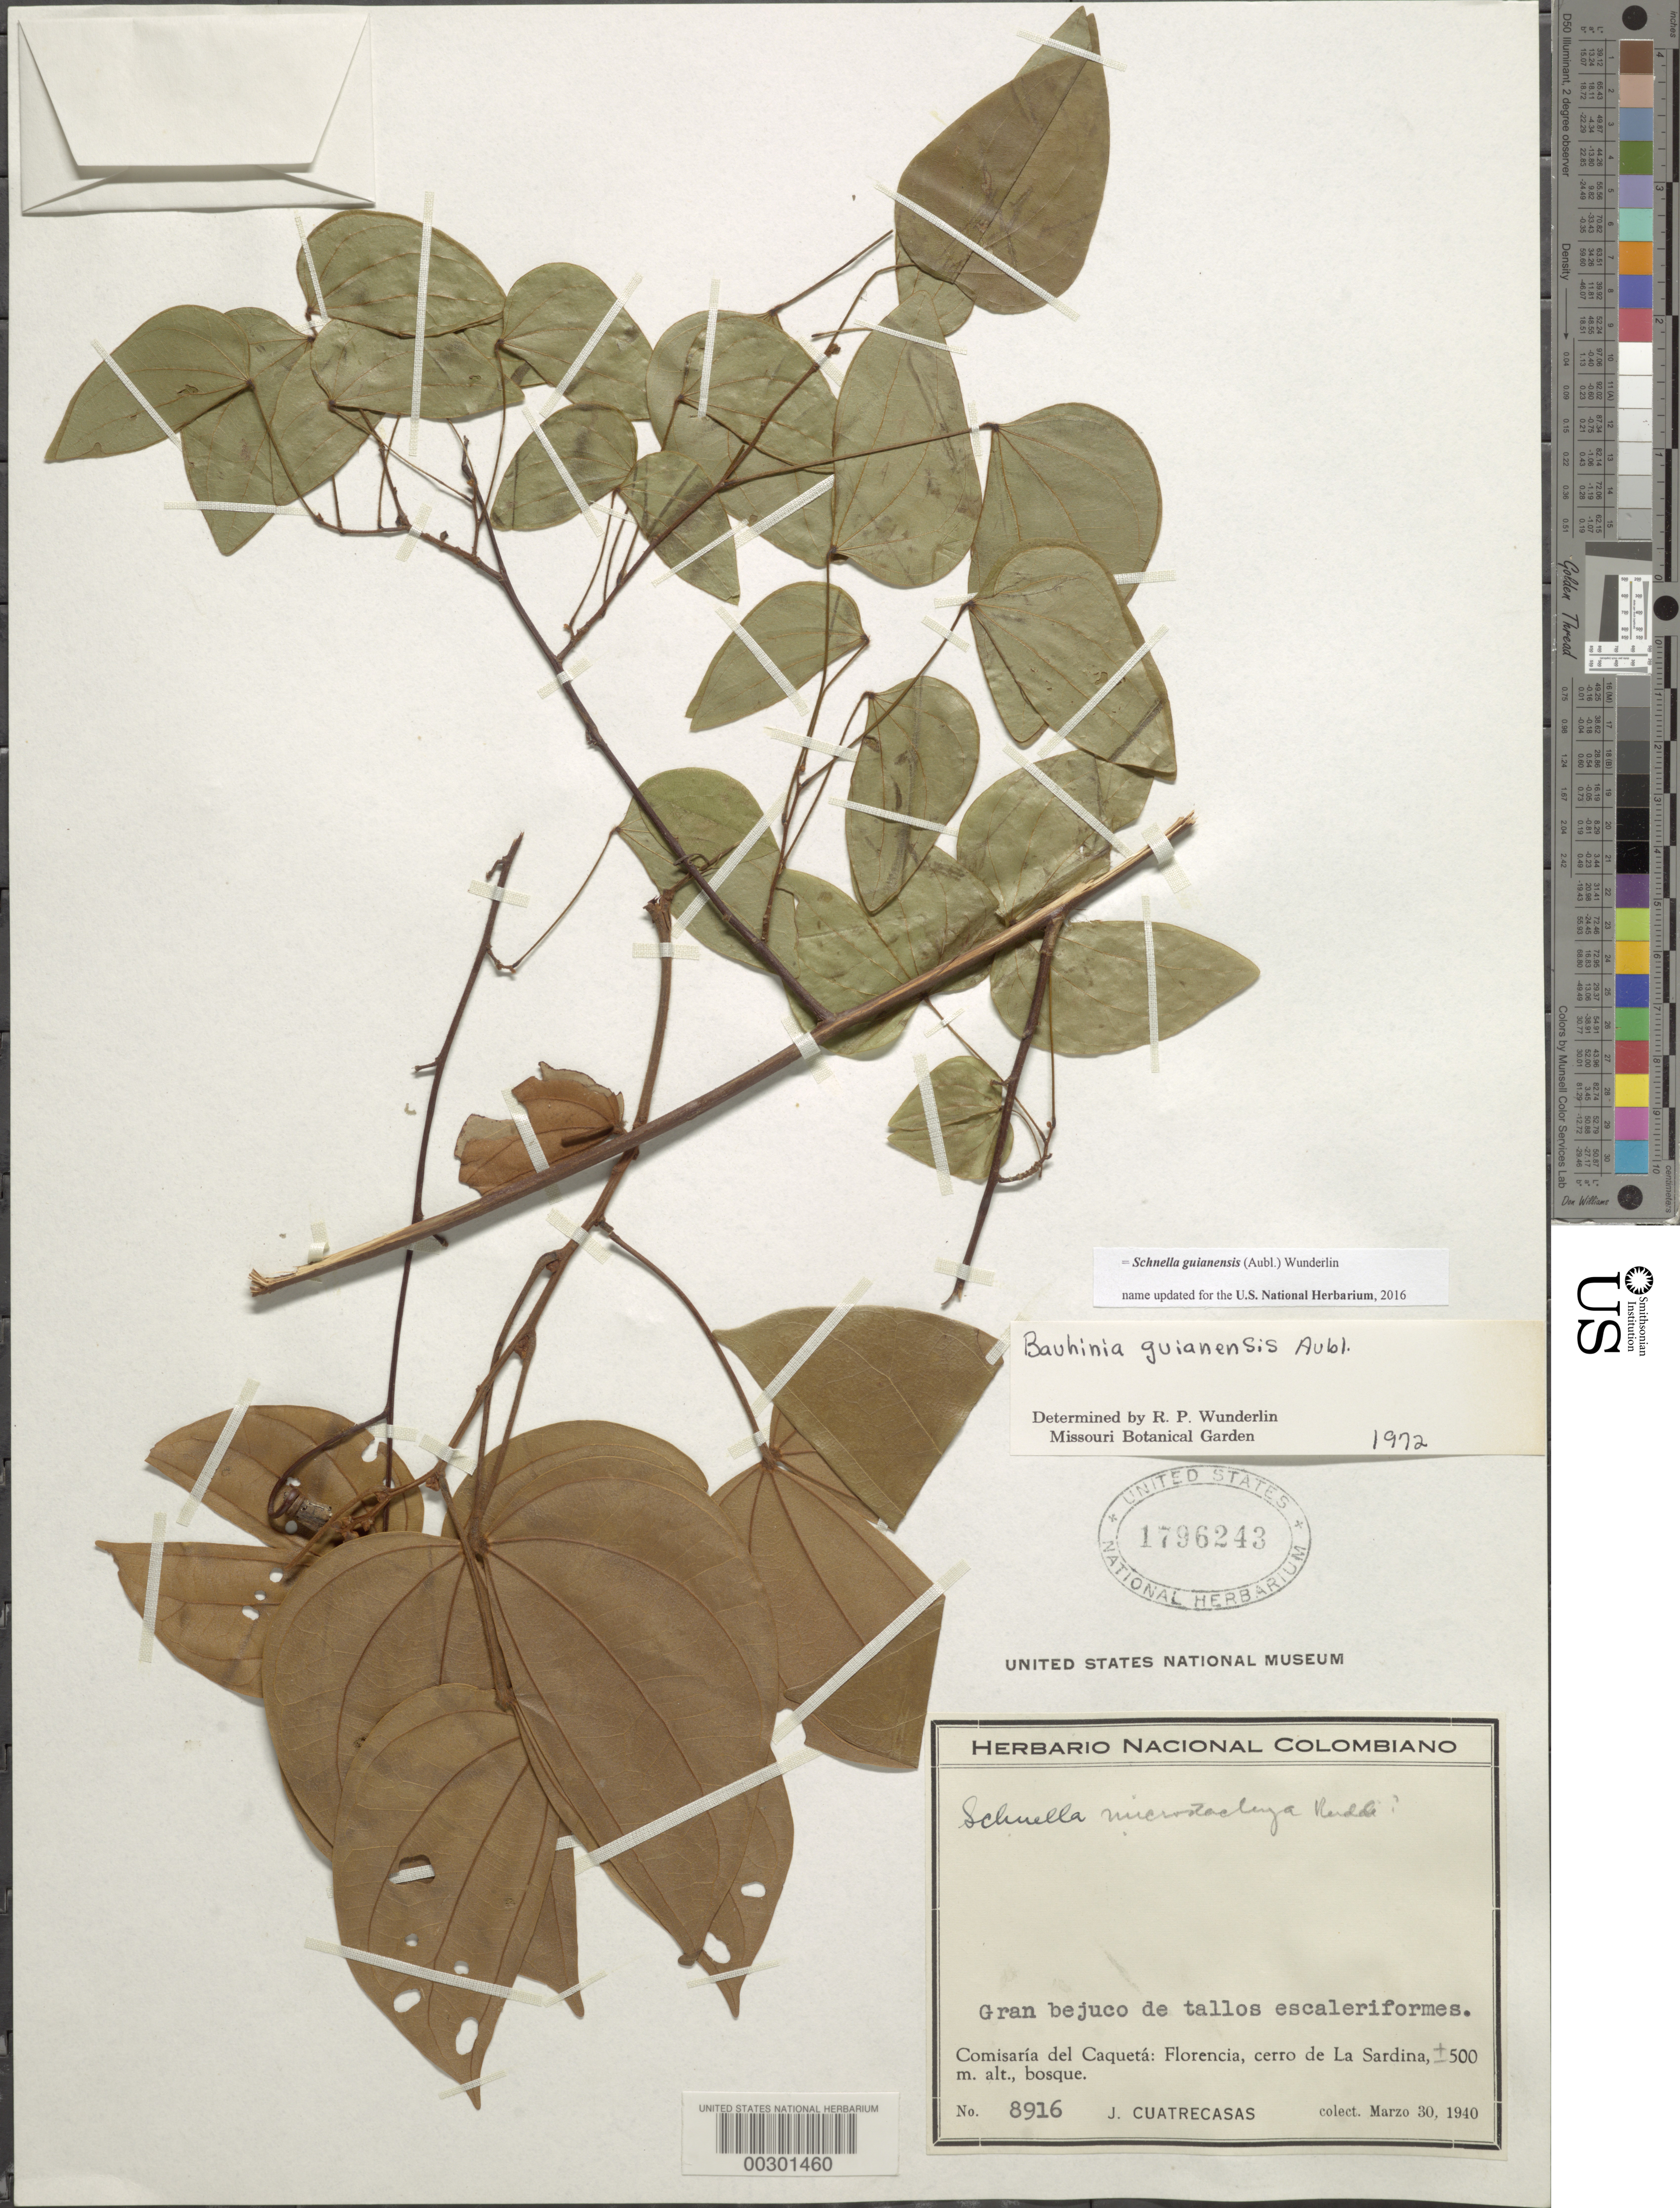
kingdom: Plantae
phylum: Tracheophyta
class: Magnoliopsida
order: Fabales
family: Fabaceae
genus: Schnella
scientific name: Schnella guianensis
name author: (Aubl.) Wunderlin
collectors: J. Cuatrecasas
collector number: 8916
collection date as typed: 30 Mar 1940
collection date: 1940-03-30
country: Colombia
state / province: Caquetá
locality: Florencia, Cerro de La Sardina.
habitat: Forest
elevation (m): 500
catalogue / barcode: US 1796243